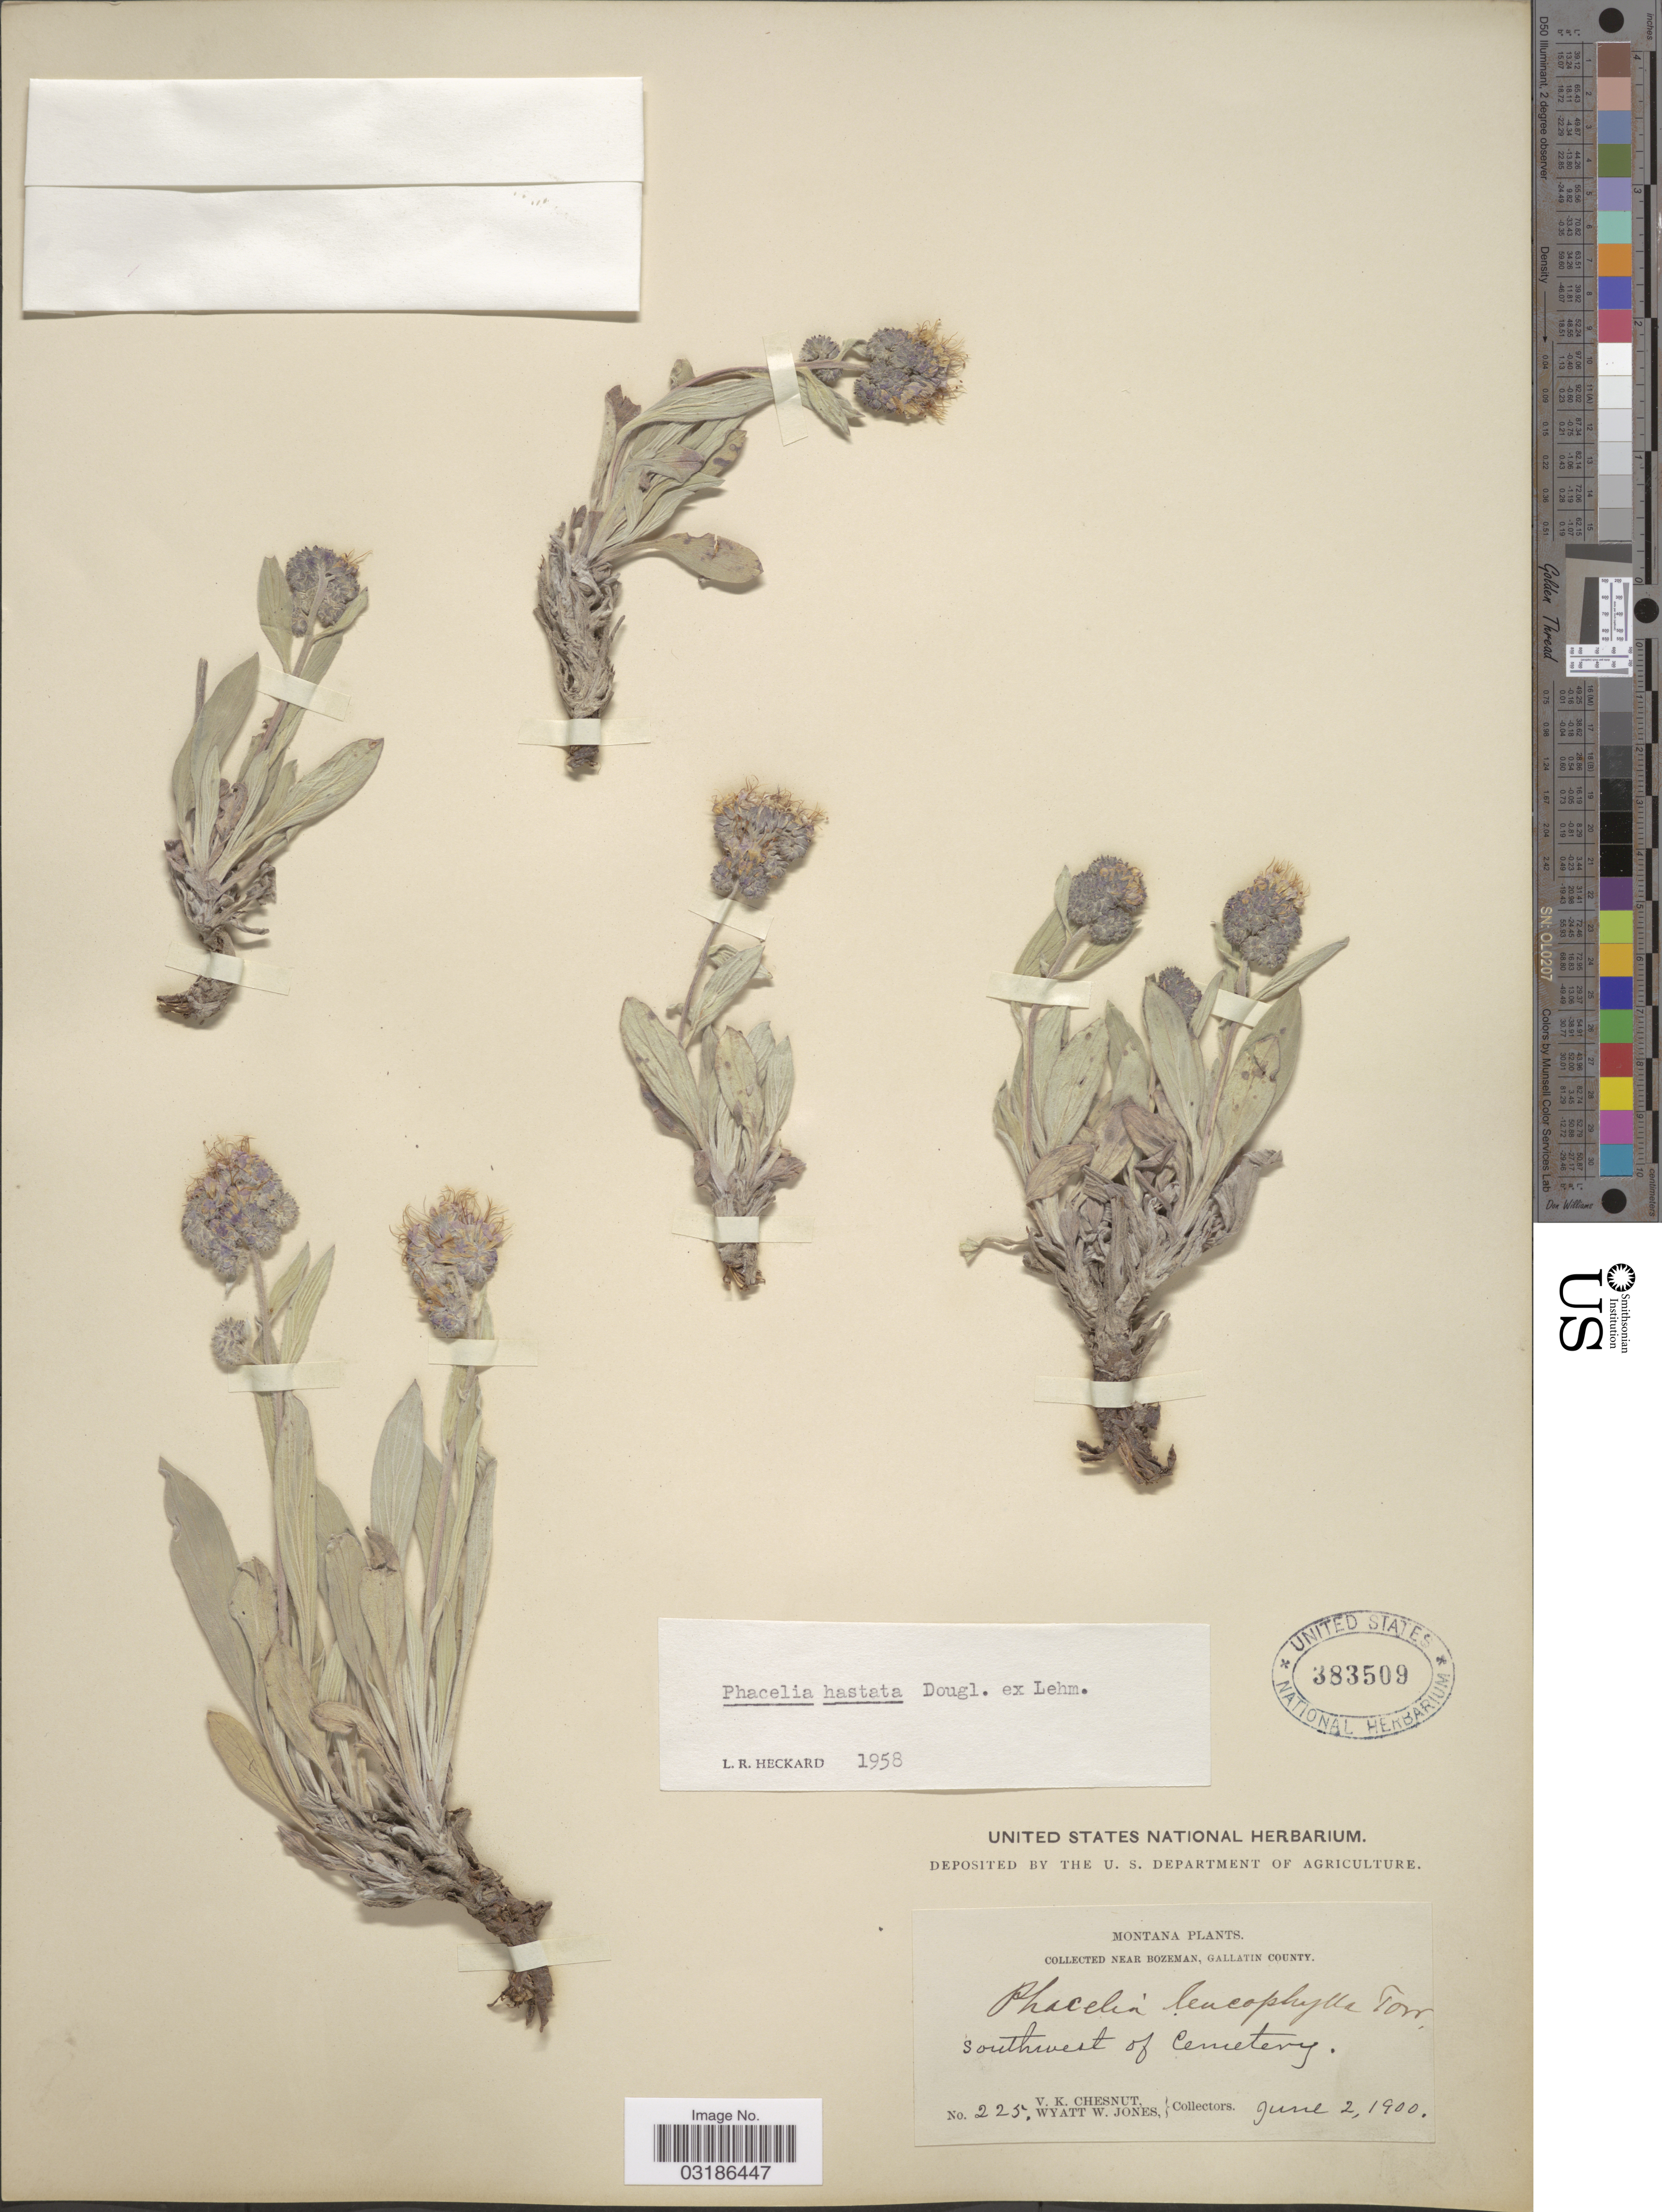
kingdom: Plantae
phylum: Tracheophyta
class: Magnoliopsida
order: Boraginales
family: Hydrophyllaceae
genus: Phacelia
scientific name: Phacelia hastata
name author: Douglas ex Lehm.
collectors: V. Chesnut & W. W. Jones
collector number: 225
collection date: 1900-06-02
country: United States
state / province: Montana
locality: Collected near Bozeman, Gallatin County. Southwest of Cemetery.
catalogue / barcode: US 383509